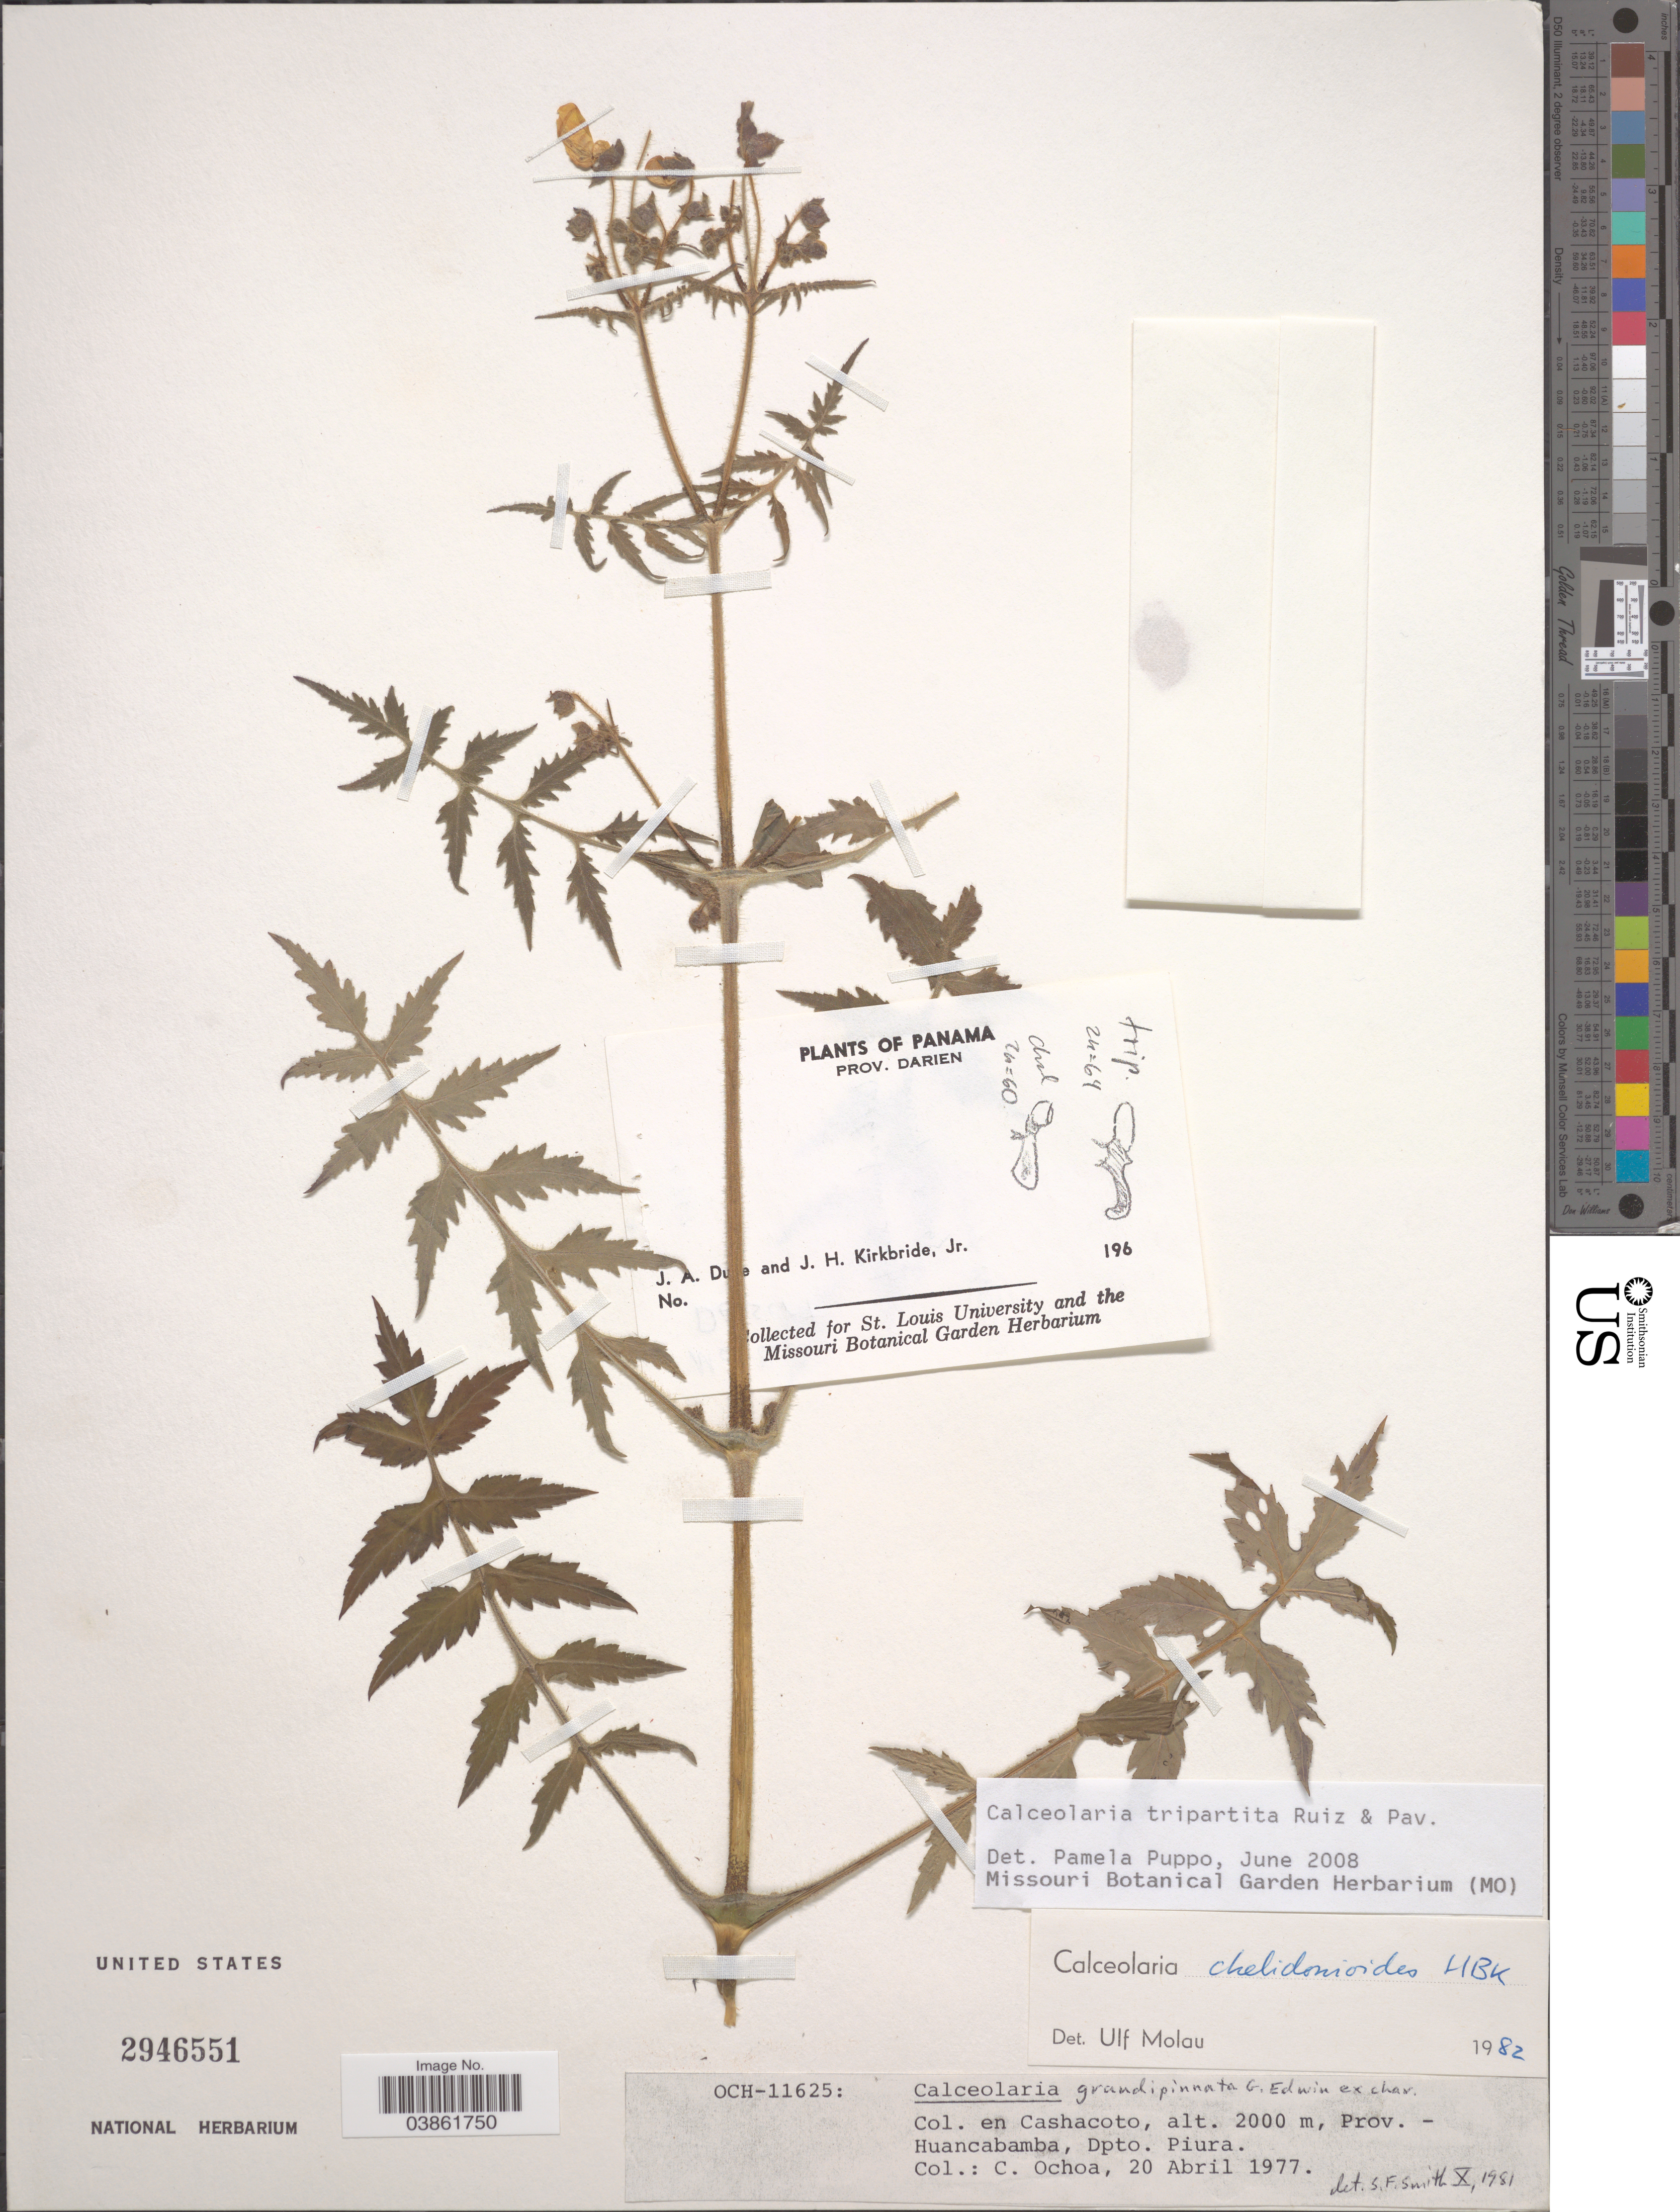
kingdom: Plantae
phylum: Tracheophyta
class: Magnoliopsida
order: Lamiales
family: Calceolariaceae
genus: Calceolaria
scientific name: Calceolaria tripartita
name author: Ruiz & Pav.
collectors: C. Ochoa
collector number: OCH-11625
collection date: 1977-04-20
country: Peru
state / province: Piura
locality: Cashacoto, Prov. Huancabamba, Dpto. Piura.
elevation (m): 2000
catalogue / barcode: US 2946551-2